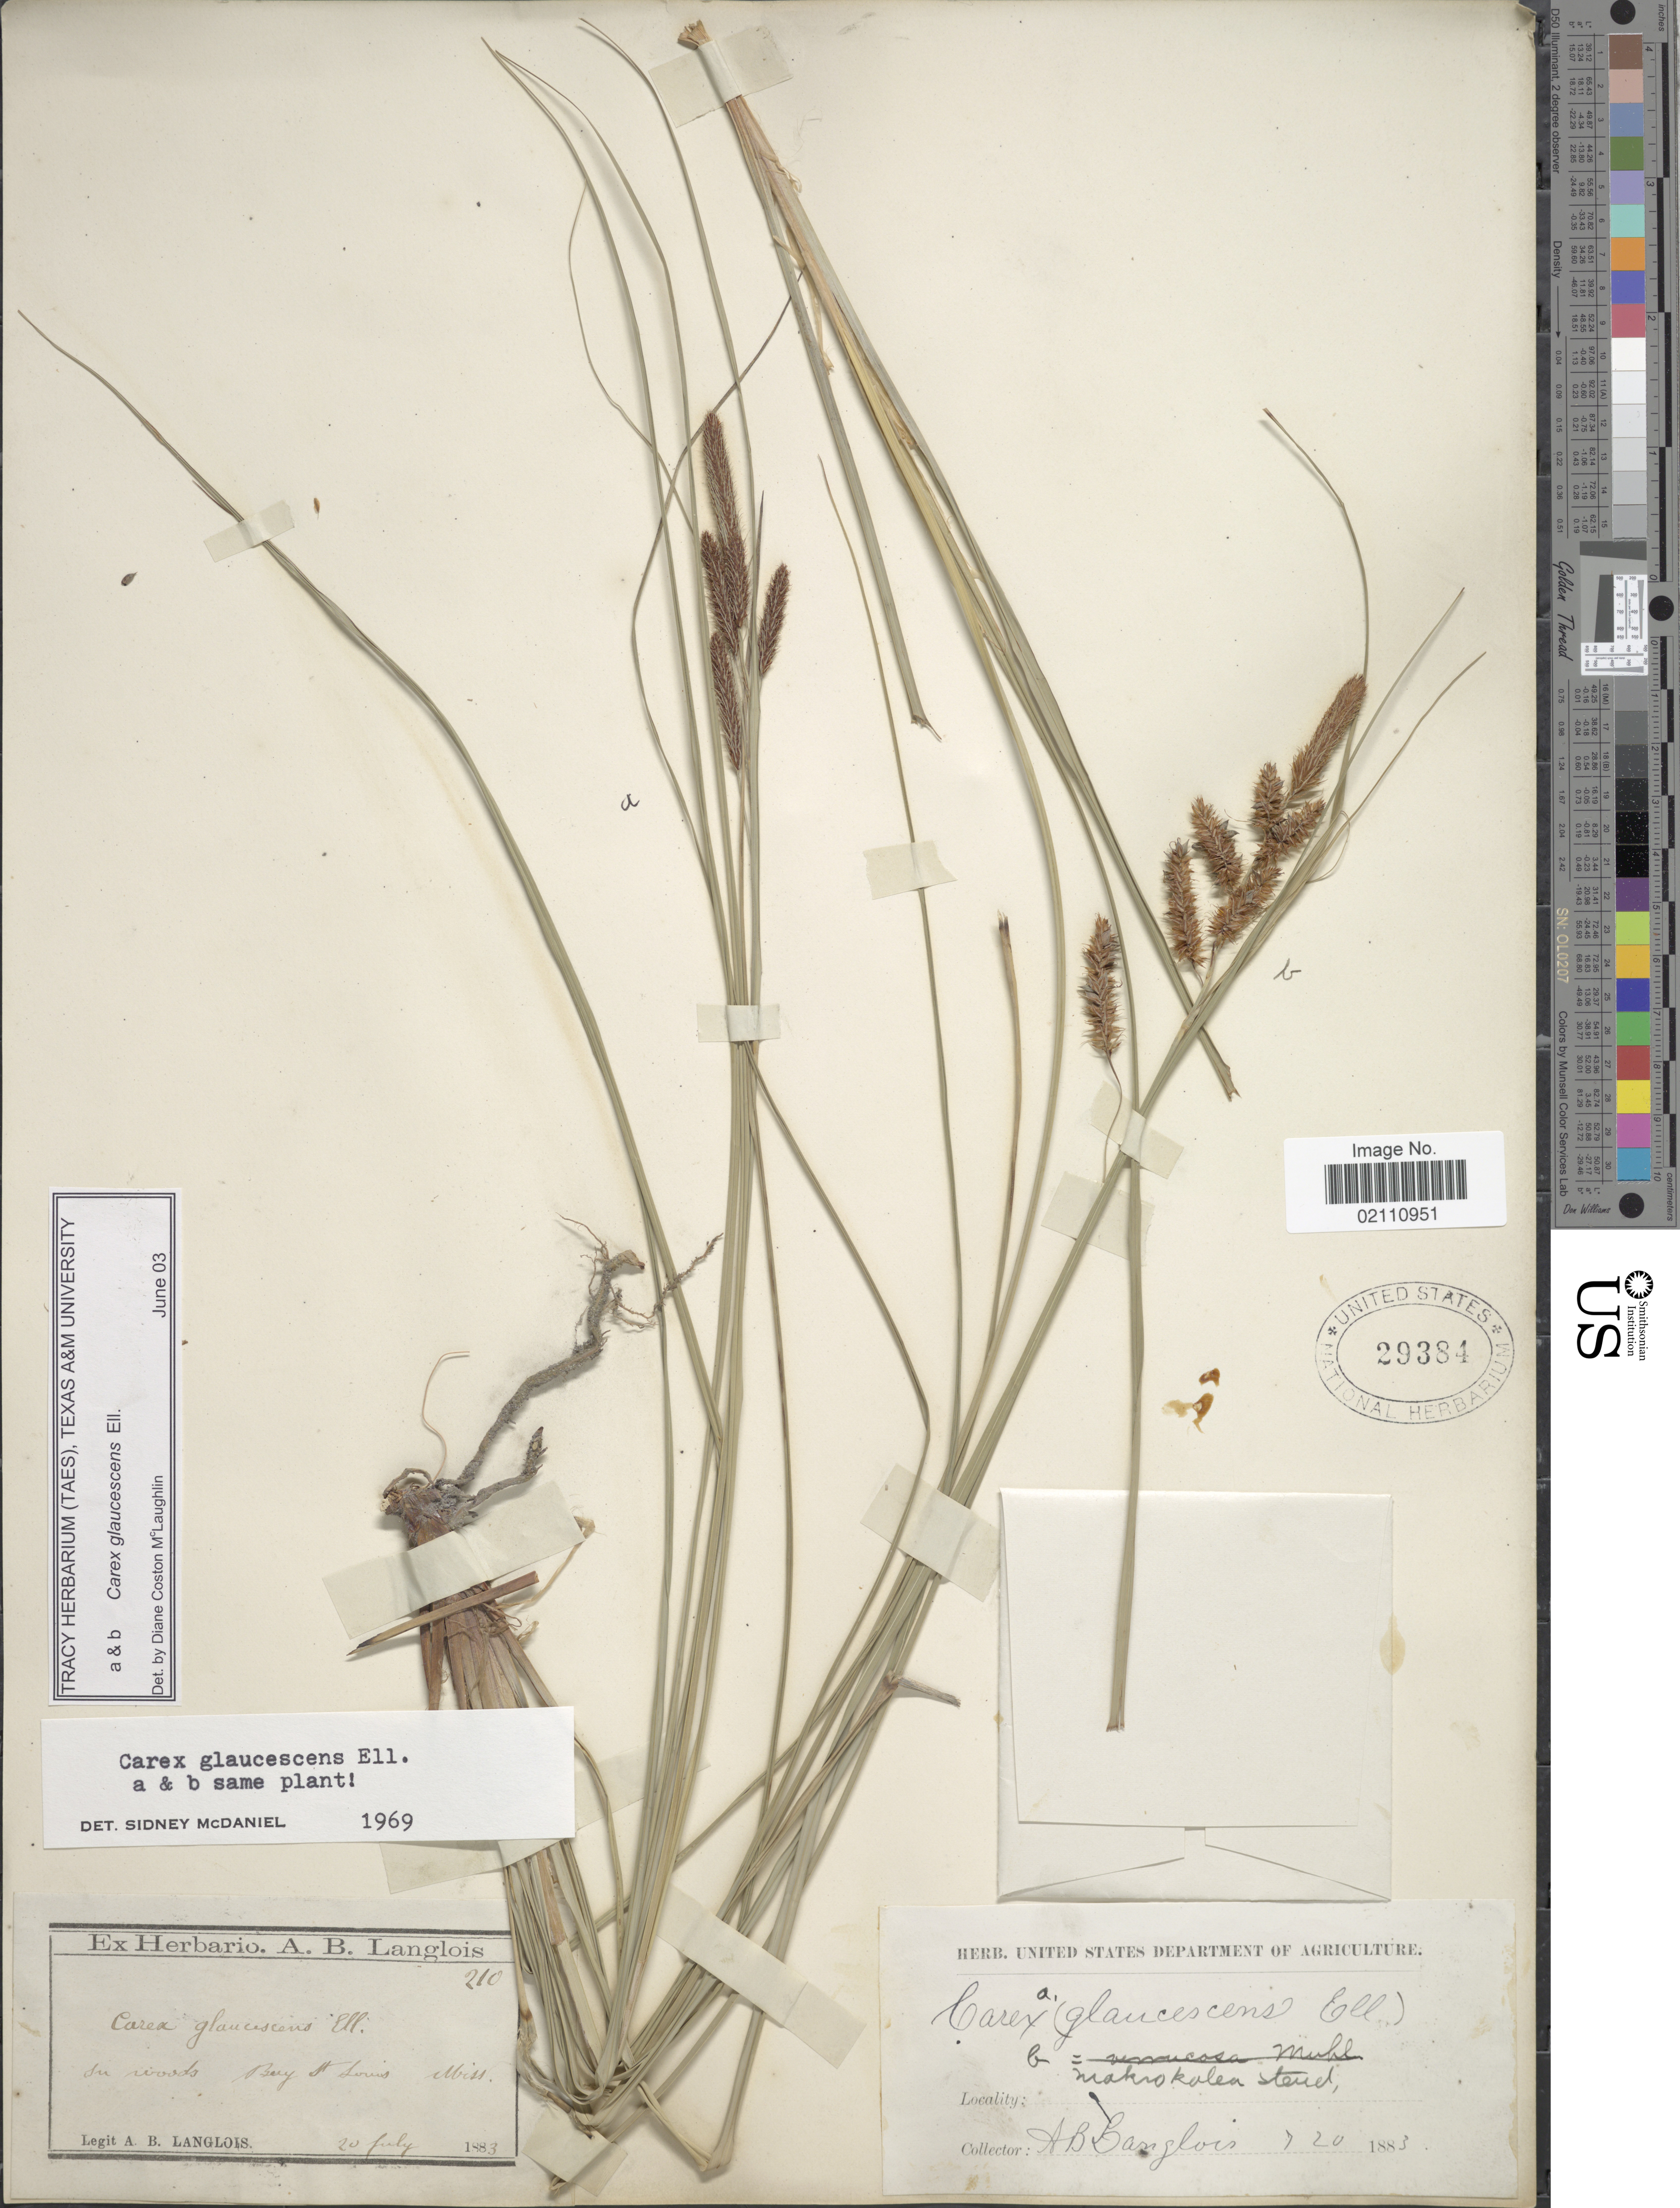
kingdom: Plantae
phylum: Tracheophyta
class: Liliopsida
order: Poales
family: Cyperaceae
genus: Carex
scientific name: Carex glaucescens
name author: Elliott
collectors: A. Langlois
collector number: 210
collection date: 1883-07-20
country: United States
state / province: Mississippi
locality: In woods, Bay St. Louis, Miss.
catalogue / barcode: US 29384